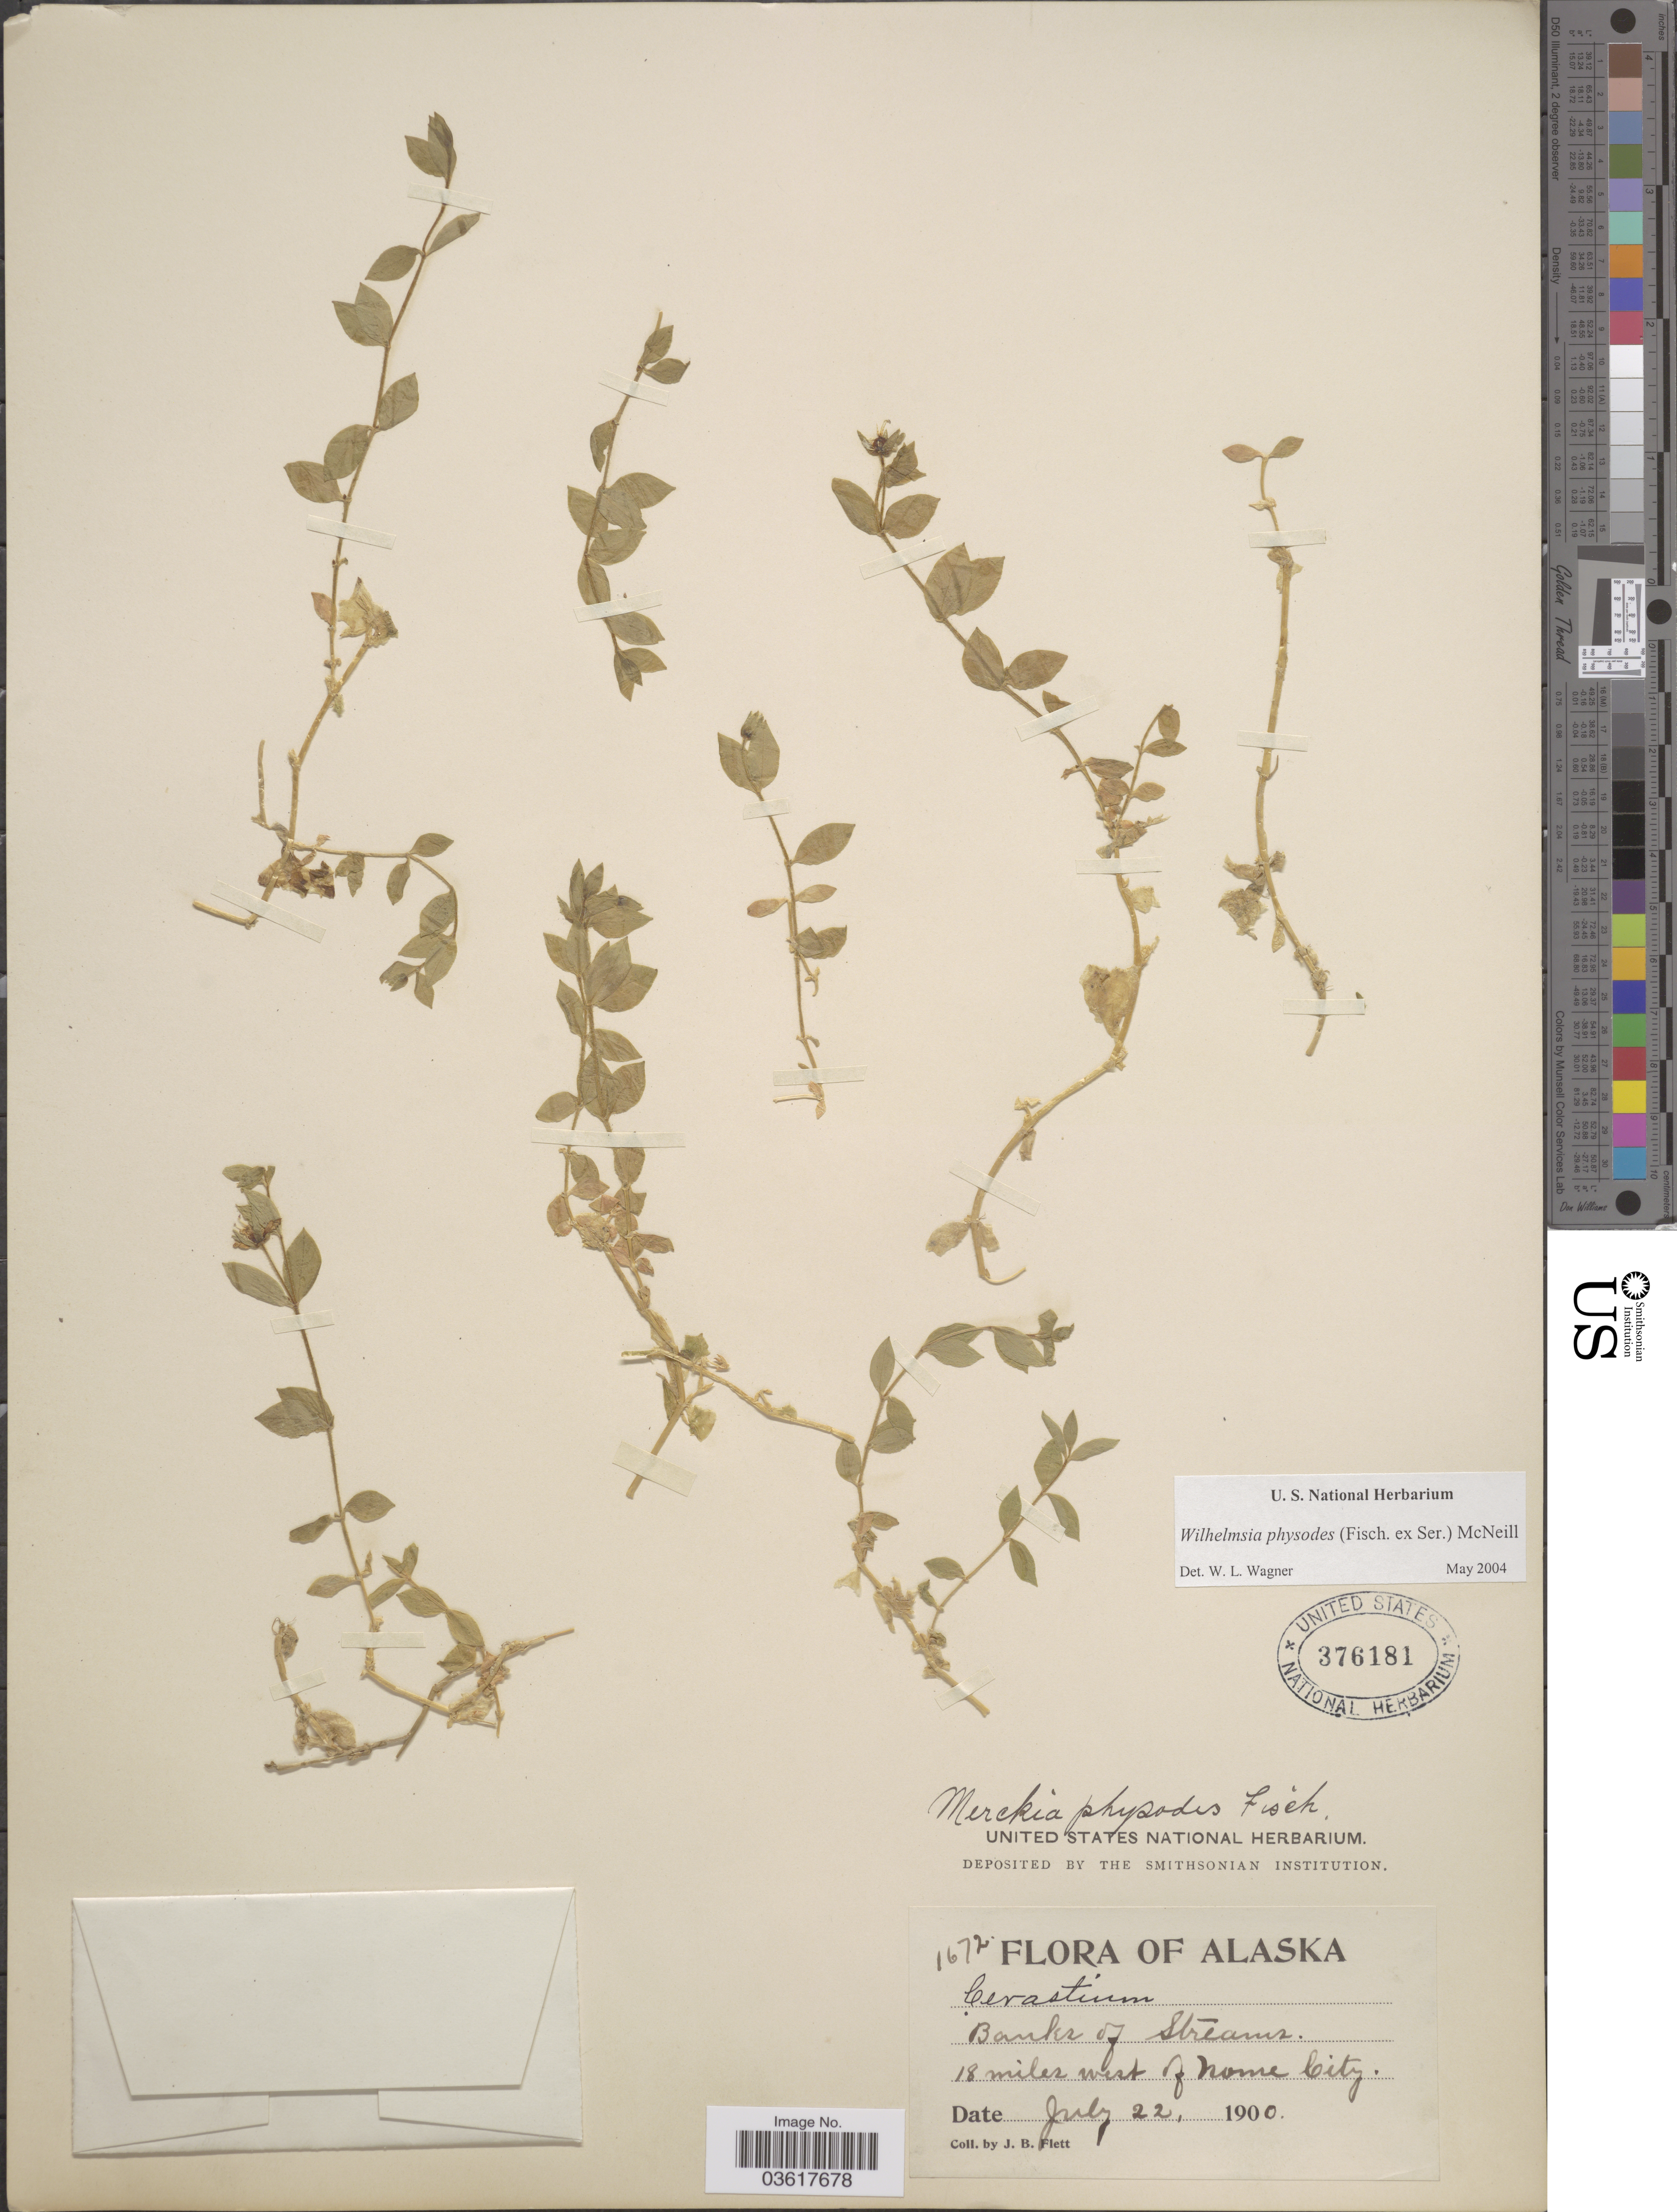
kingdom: Plantae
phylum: Tracheophyta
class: Magnoliopsida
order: Caryophyllales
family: Caryophyllaceae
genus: Wilhelmsia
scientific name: Wilhelmsia sp.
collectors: J. Flett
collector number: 1672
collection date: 1900-07-22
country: United States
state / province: Alaska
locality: Banks of Streams. 18 miles west of Nome City.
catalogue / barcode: US 376181